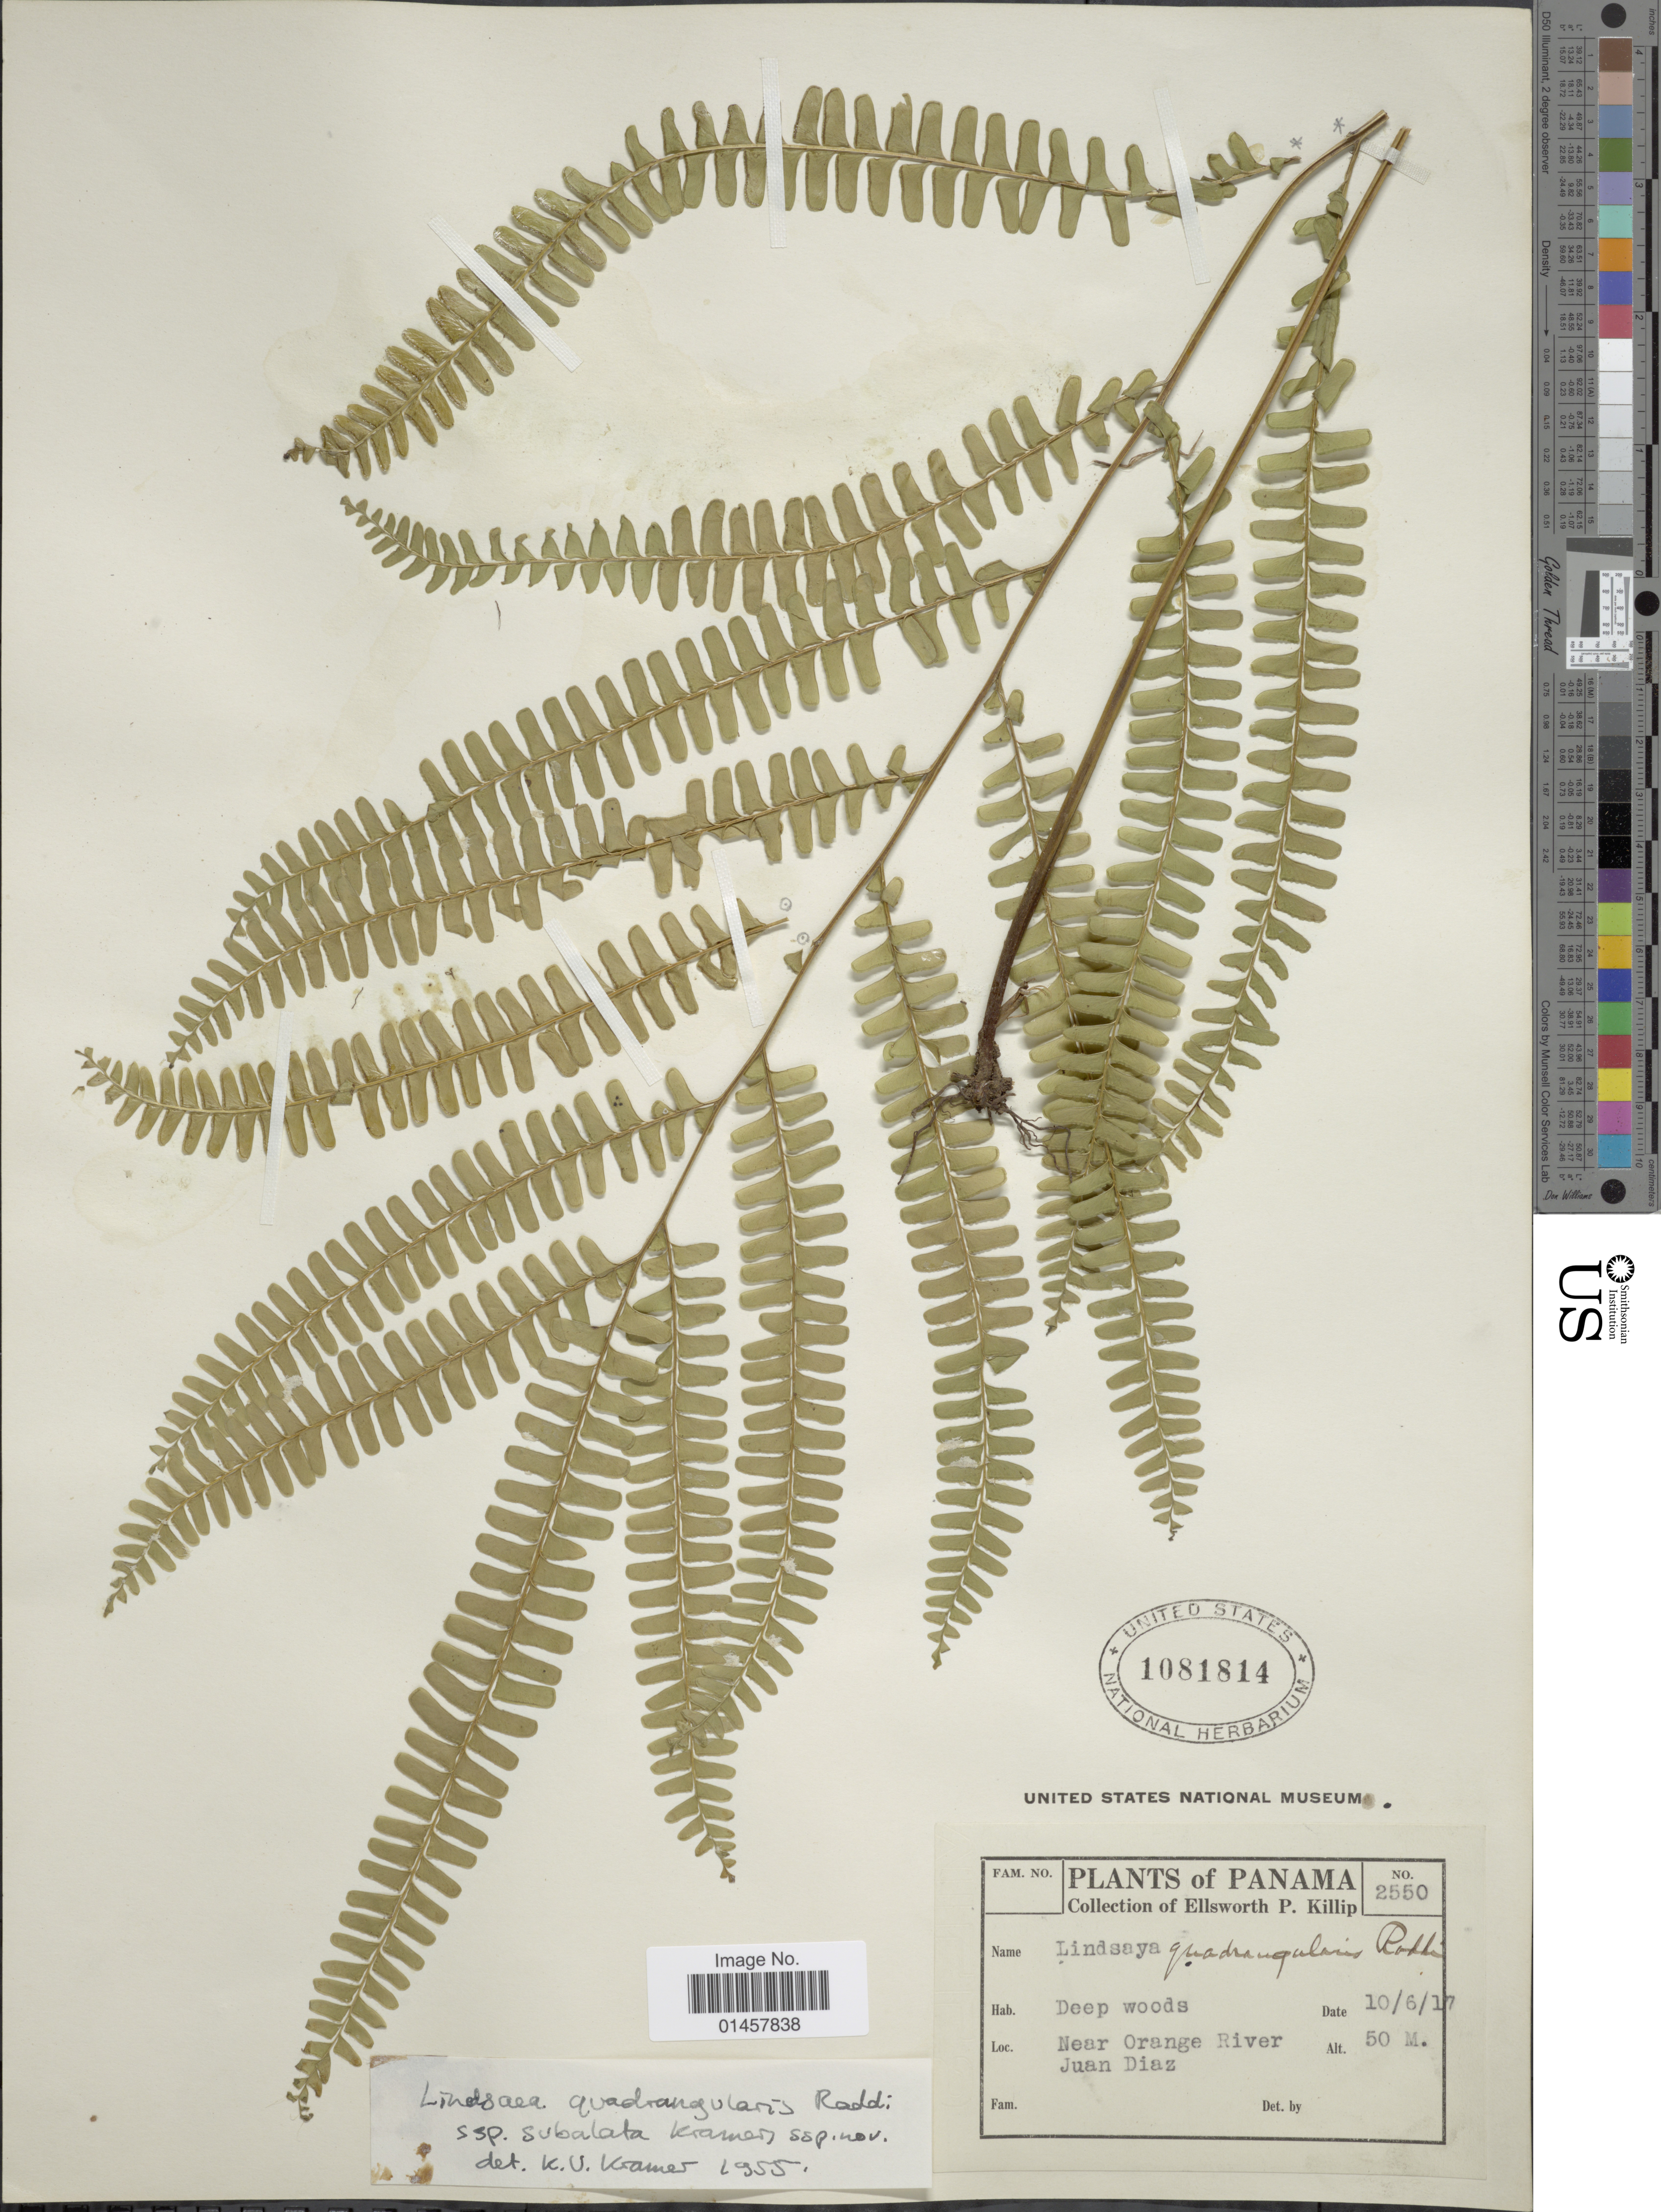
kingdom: Plantae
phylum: Tracheophyta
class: Polypodiopsida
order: Polypodiales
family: Lindsaeaceae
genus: Lindsaea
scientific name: Lindsaea quadrangularis subsp. subalata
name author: K.U. Kramer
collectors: E. P. Killip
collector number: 2550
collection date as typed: Transcribed d/m/y: 10/6/17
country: Panama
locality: Near Orange River, Juan Diaz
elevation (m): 50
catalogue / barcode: US 1081814